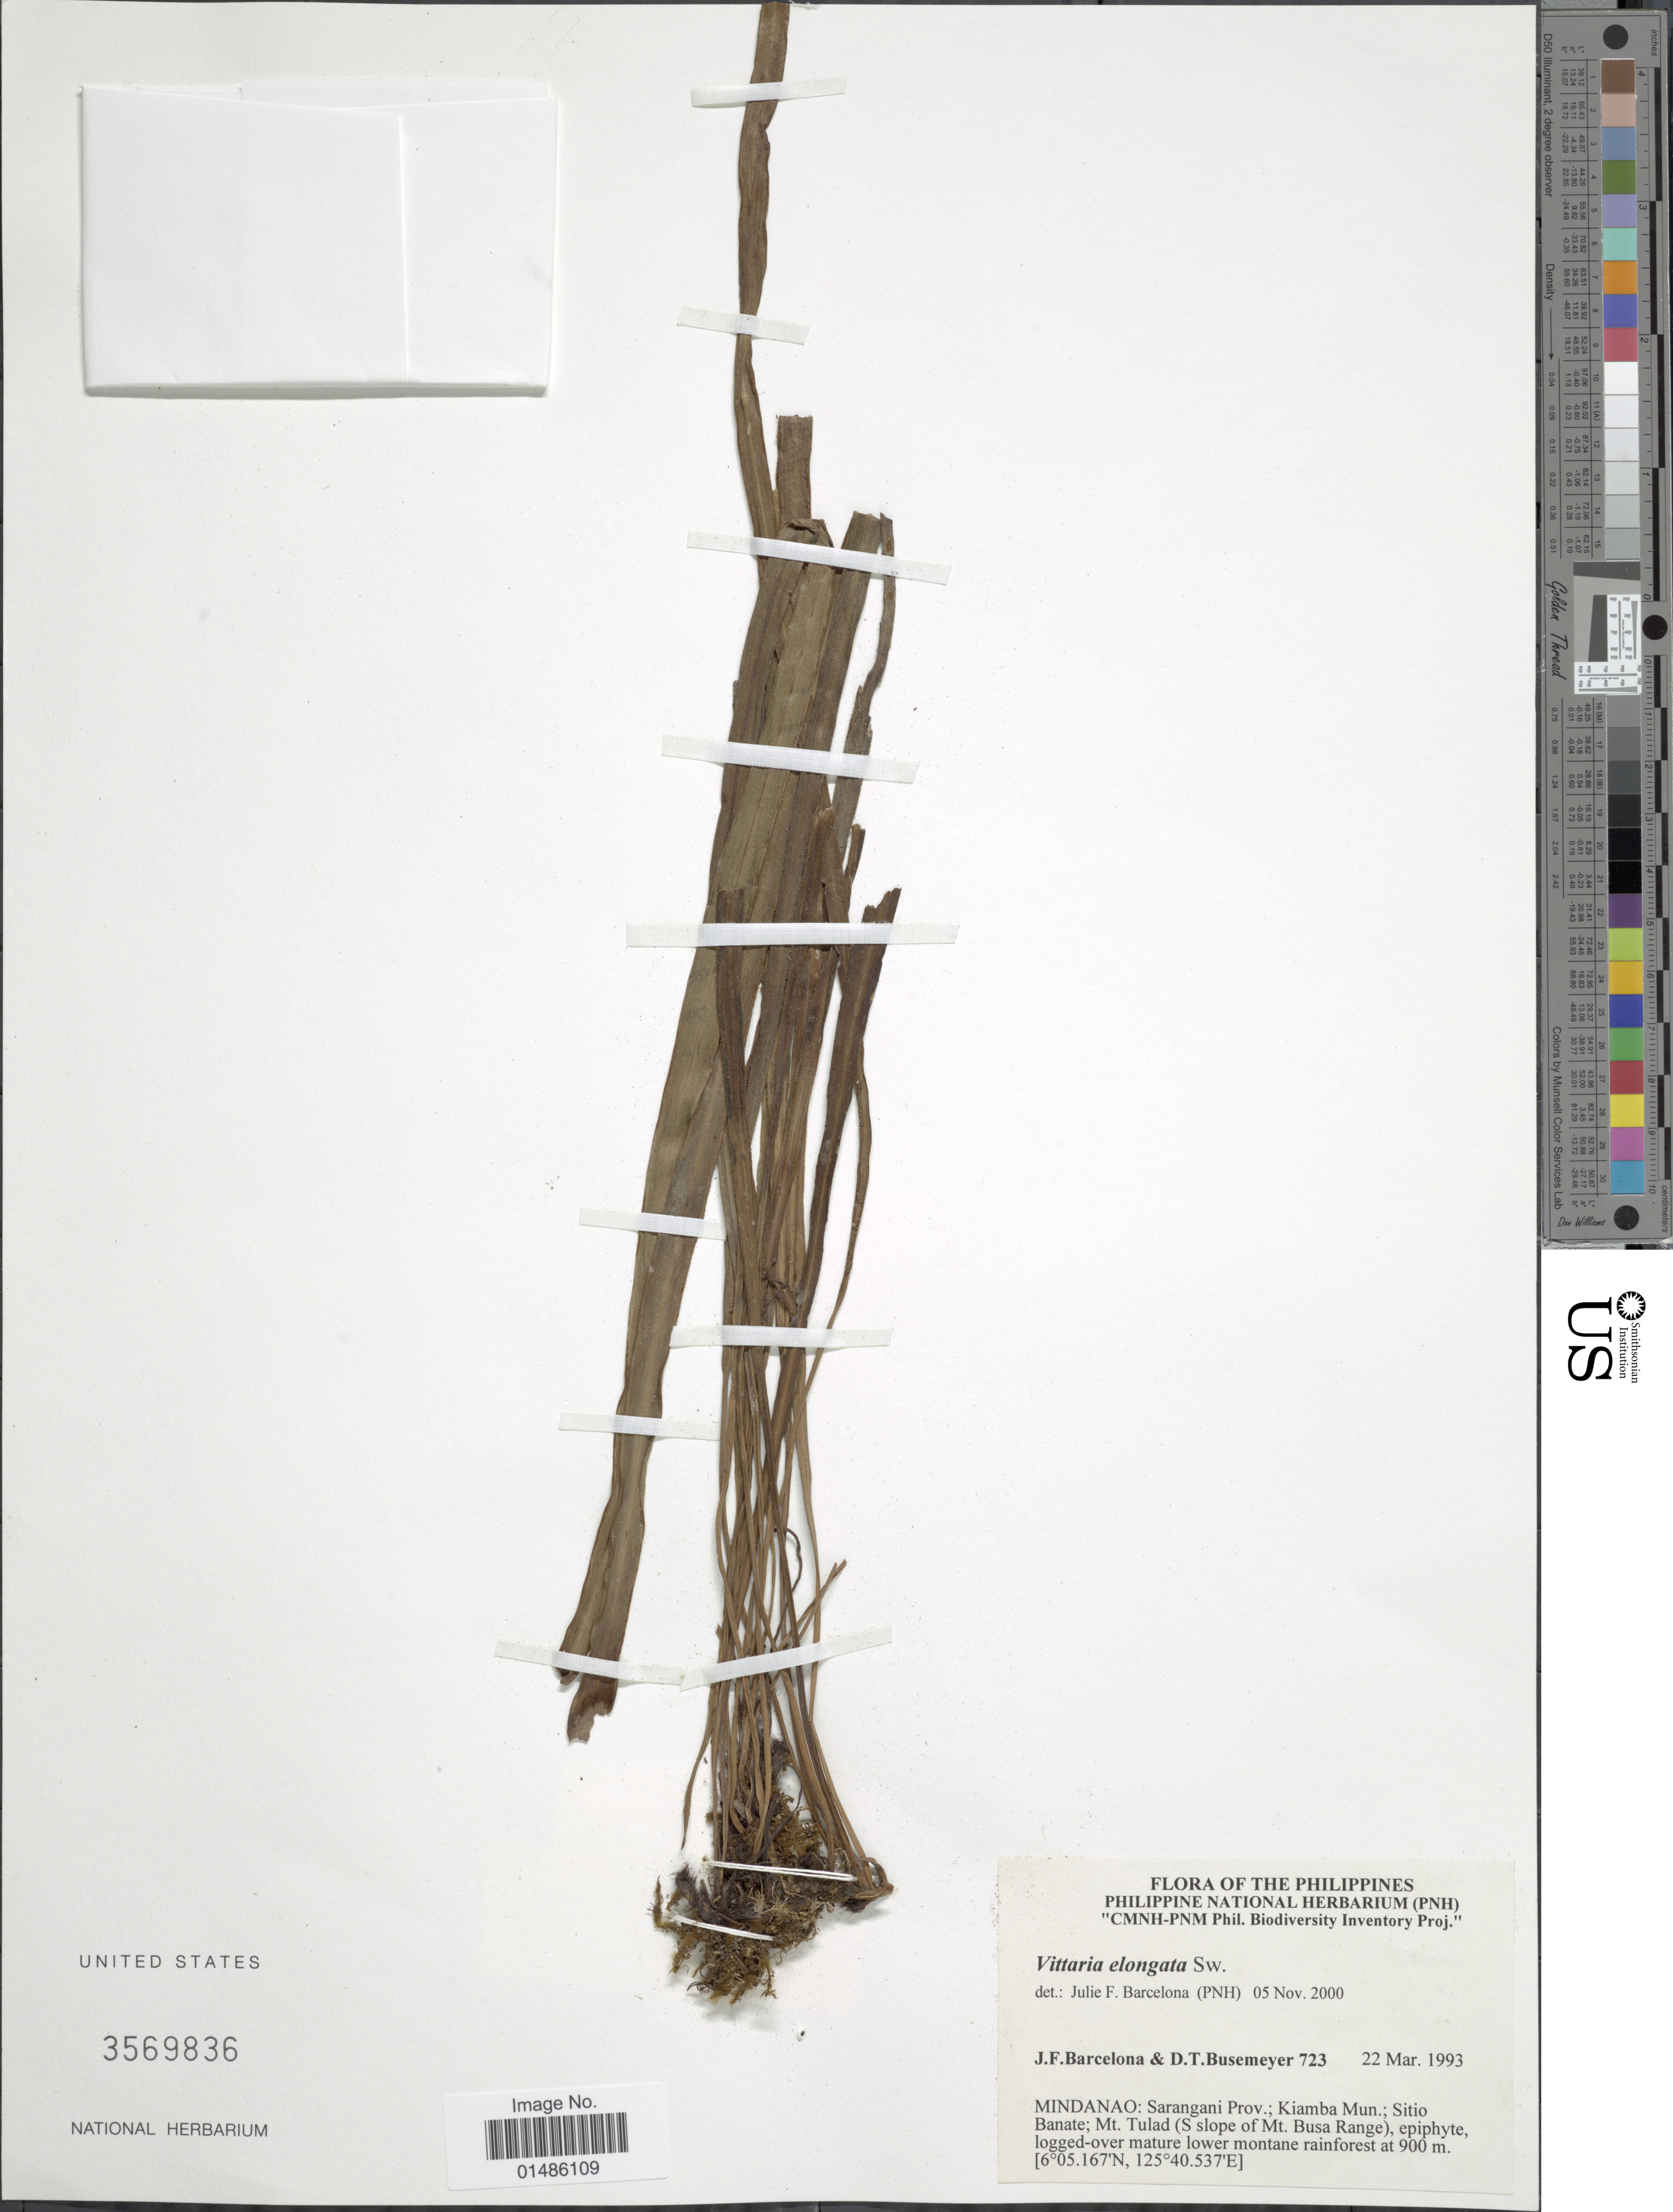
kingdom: Plantae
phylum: Tracheophyta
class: Polypodiopsida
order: Polypodiales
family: Pteridaceae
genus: Haplopteris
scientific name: Haplopteris elongata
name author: (Sw.) Crane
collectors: J. F. Barcelona & D. Busemeyer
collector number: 723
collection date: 1993-03-22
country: Philippines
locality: Mindanao: Sarangani Prov.; Kiamba Mun.; Sitio Banate; Mt. Tulad (S slope of Mt. Busa Range).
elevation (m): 900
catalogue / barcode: US 3569836